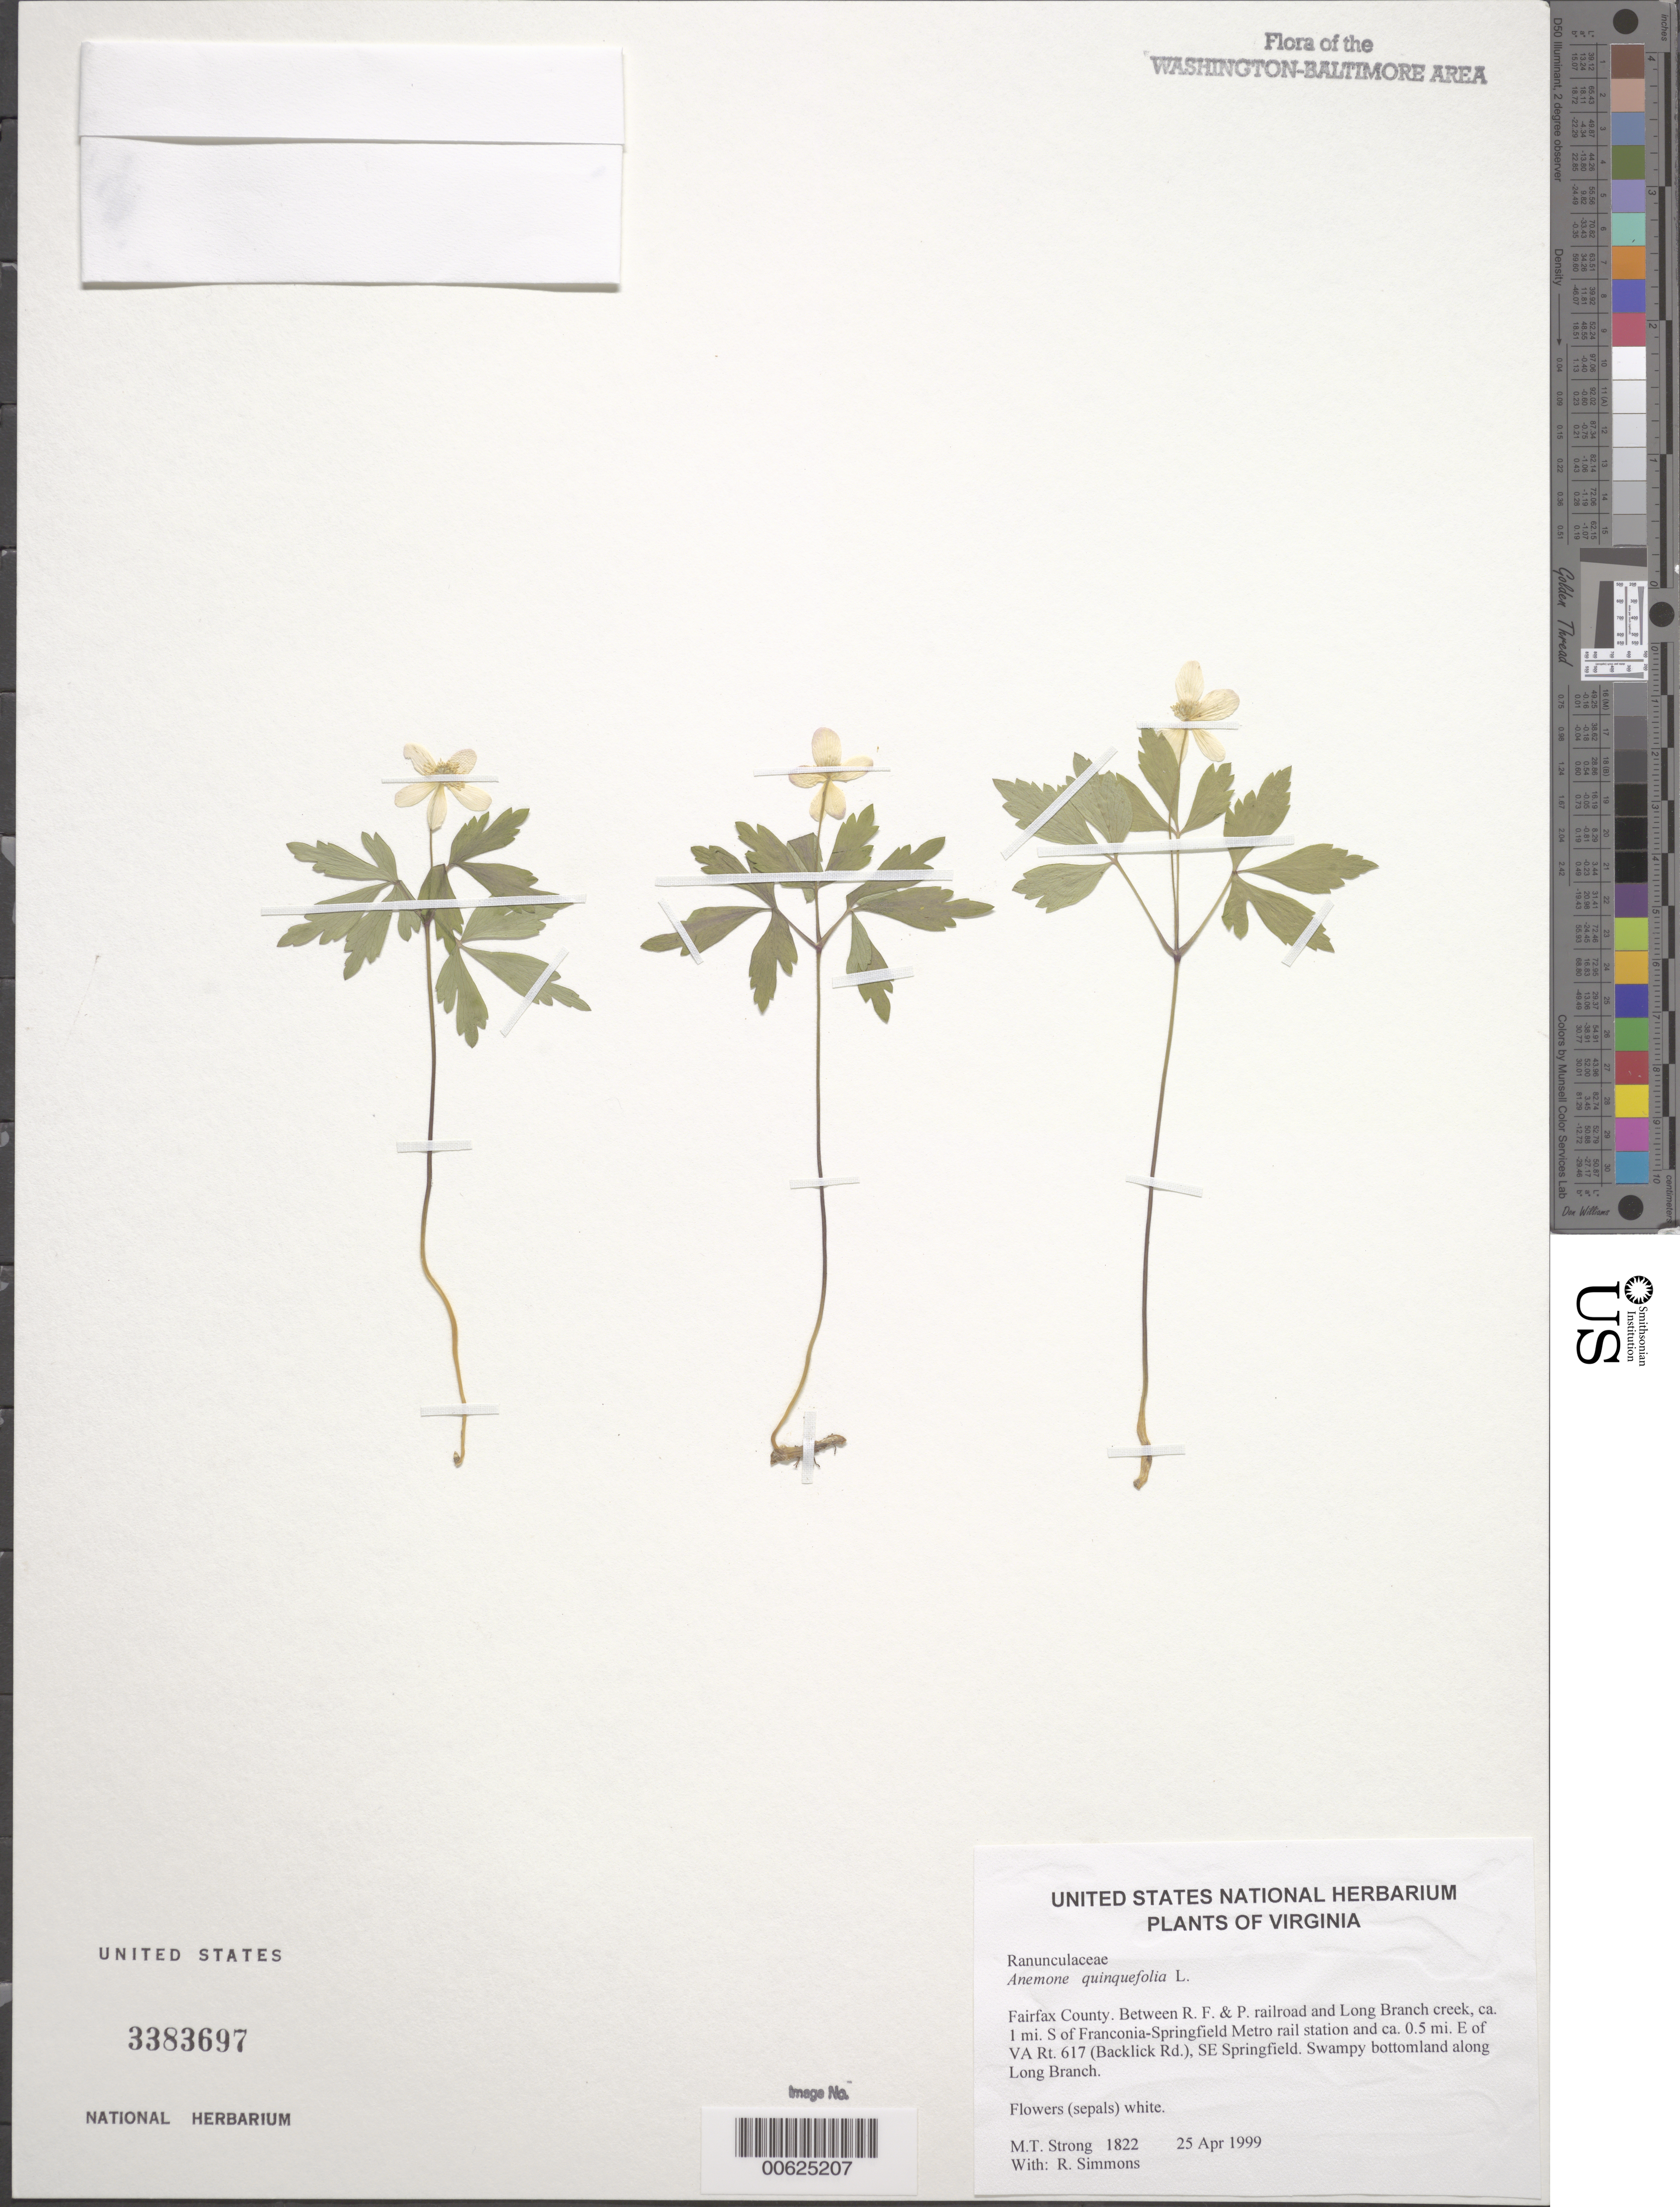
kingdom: Plantae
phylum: Tracheophyta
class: Magnoliopsida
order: Ranunculales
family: Ranunculaceae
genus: Anemone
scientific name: Anemone quinquefolia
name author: L.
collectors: M. T. Strong & R. Simmons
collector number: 1822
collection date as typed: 25 Apr 1999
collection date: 1999-04-25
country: United States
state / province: Virginia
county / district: Fairfax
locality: Between R. F. & P. railroad and Long Branch creek, ca. 1 mi. S of Franconia-Springfield Metro rail station and ca. 0.5 mi. E of VA Rt. 617 (Backlick Rd.), SE Springfield.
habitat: Swampy bottomland along Long Branch.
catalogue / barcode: US 3383697